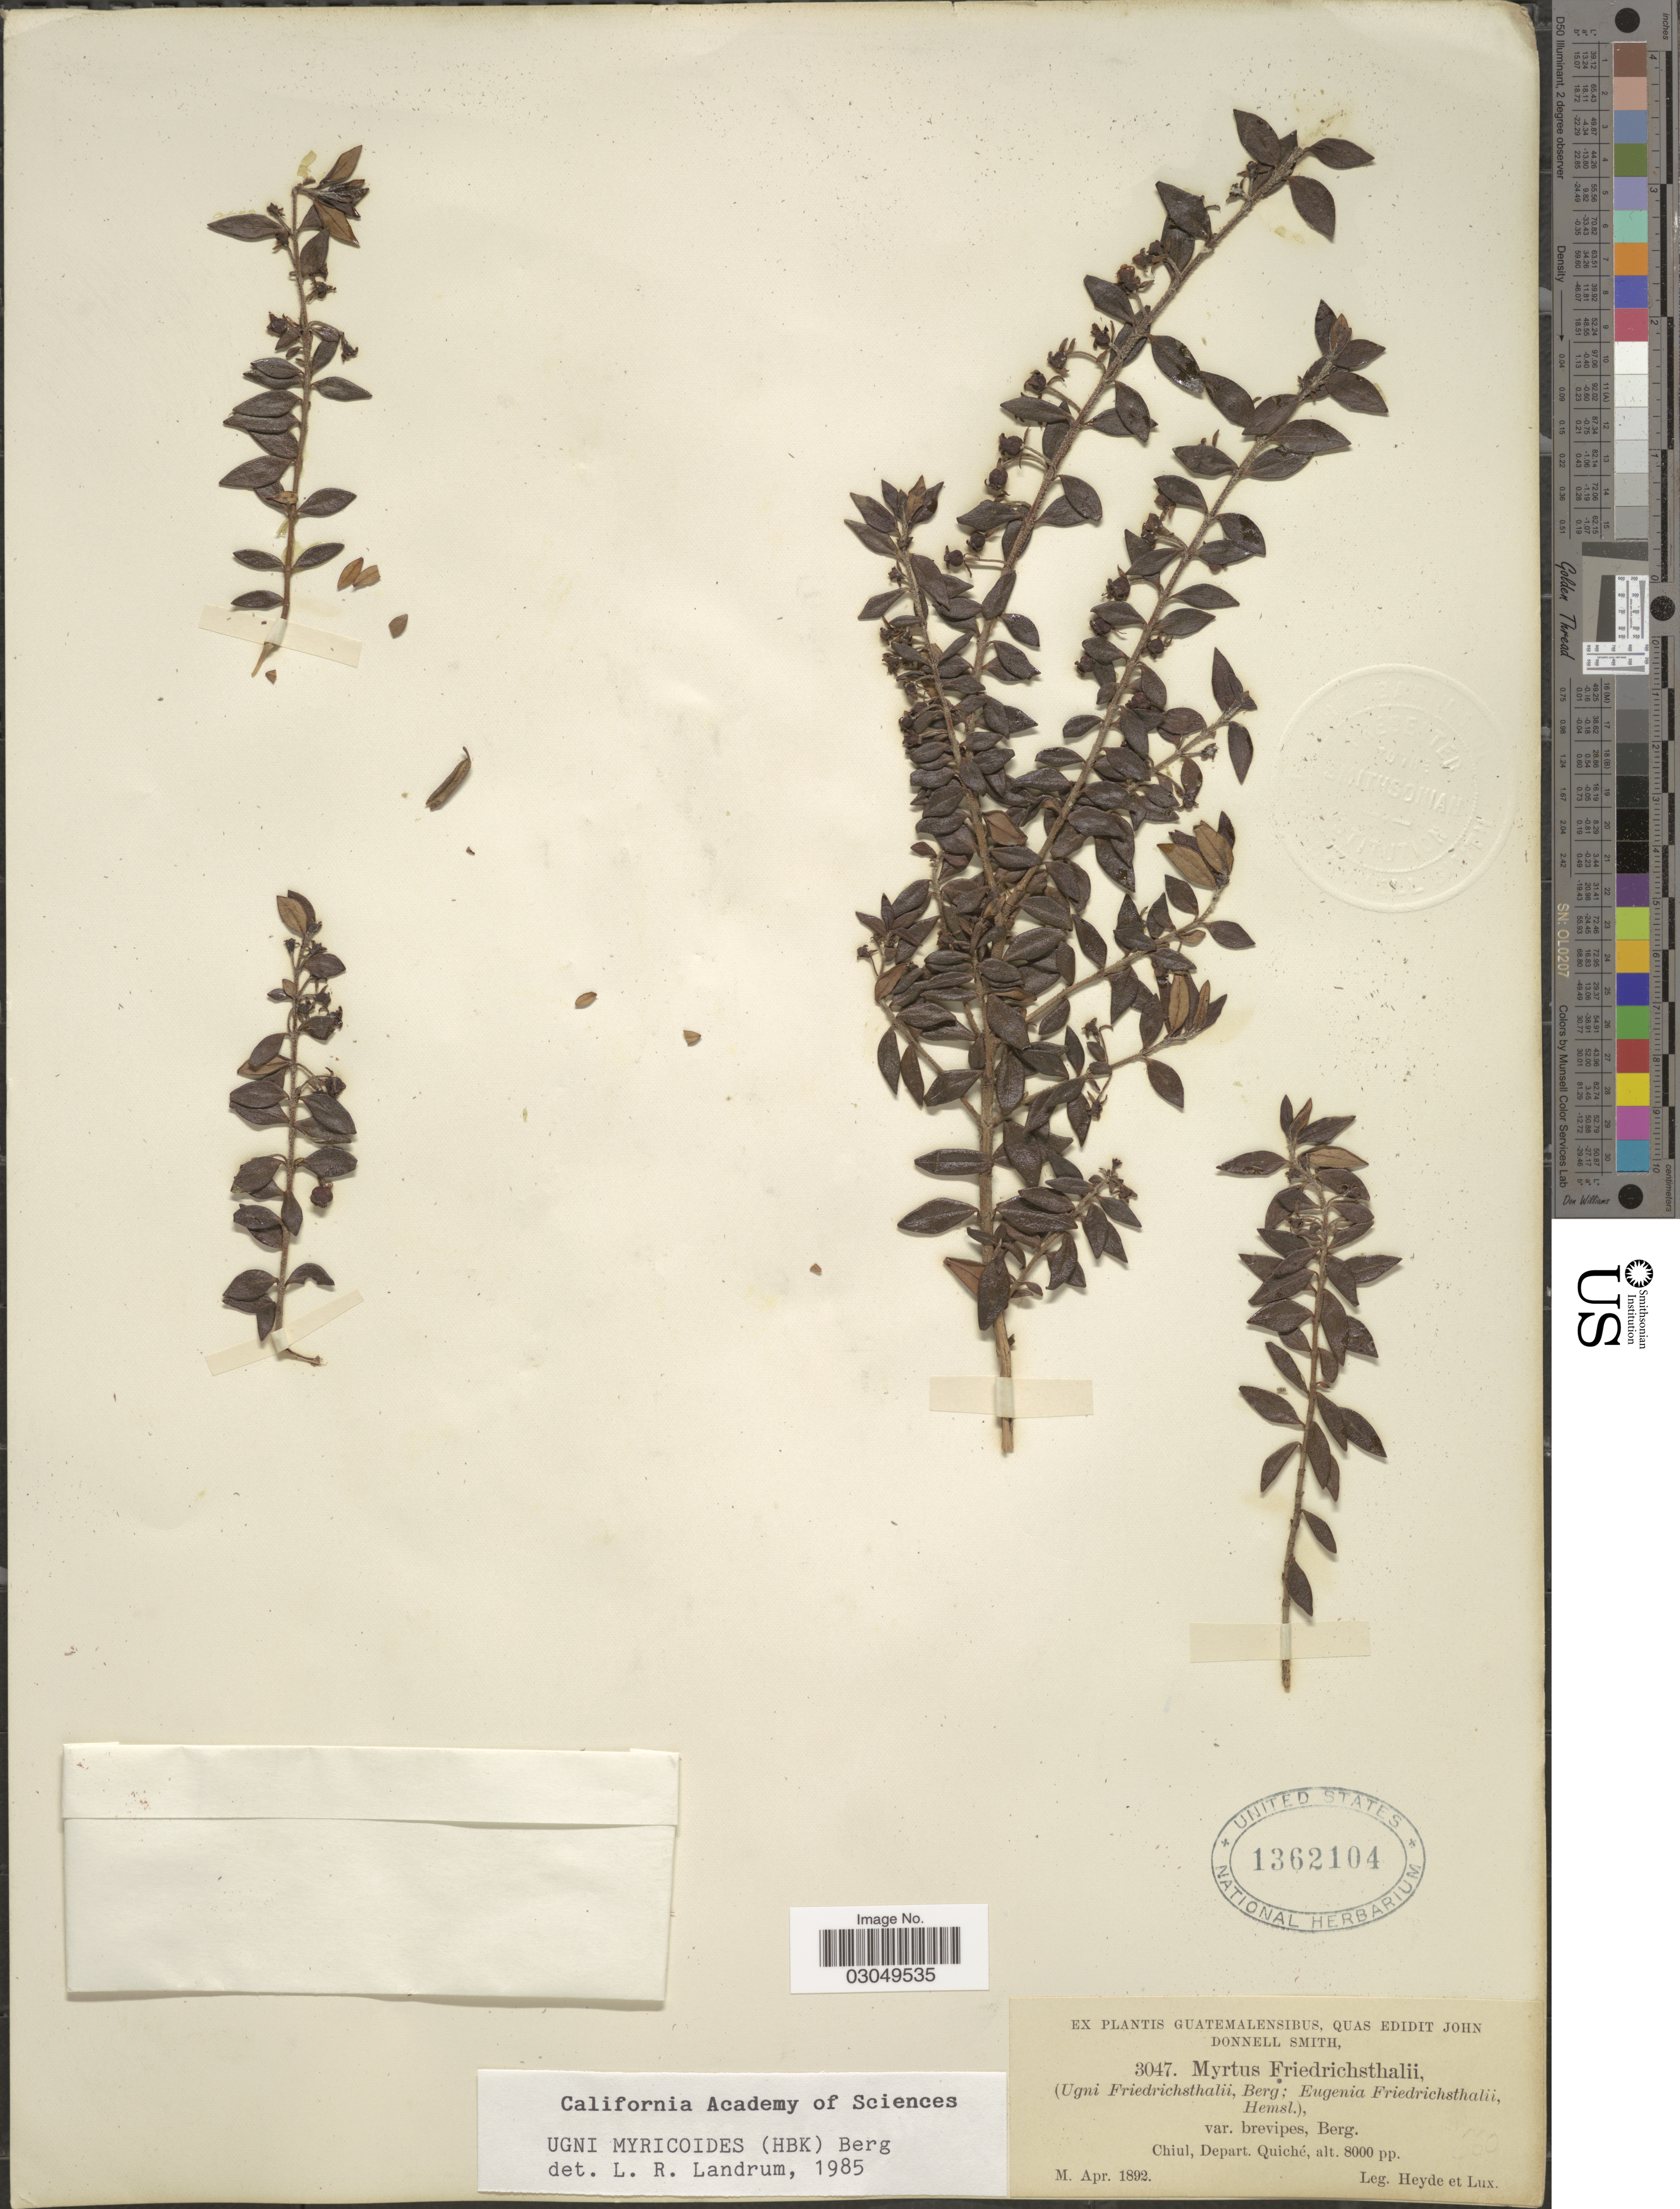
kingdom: Plantae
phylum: Tracheophyta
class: Magnoliopsida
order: Myrtales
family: Myrtaceae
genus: Ugni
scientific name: Ugni myricoides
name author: (Kunth) O. Berg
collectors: Heyde & Lux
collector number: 3047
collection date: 1892-04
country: Guatemala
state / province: El Quiché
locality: Chiul. Depart. Quiché.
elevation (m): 2438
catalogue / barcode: US 1362104